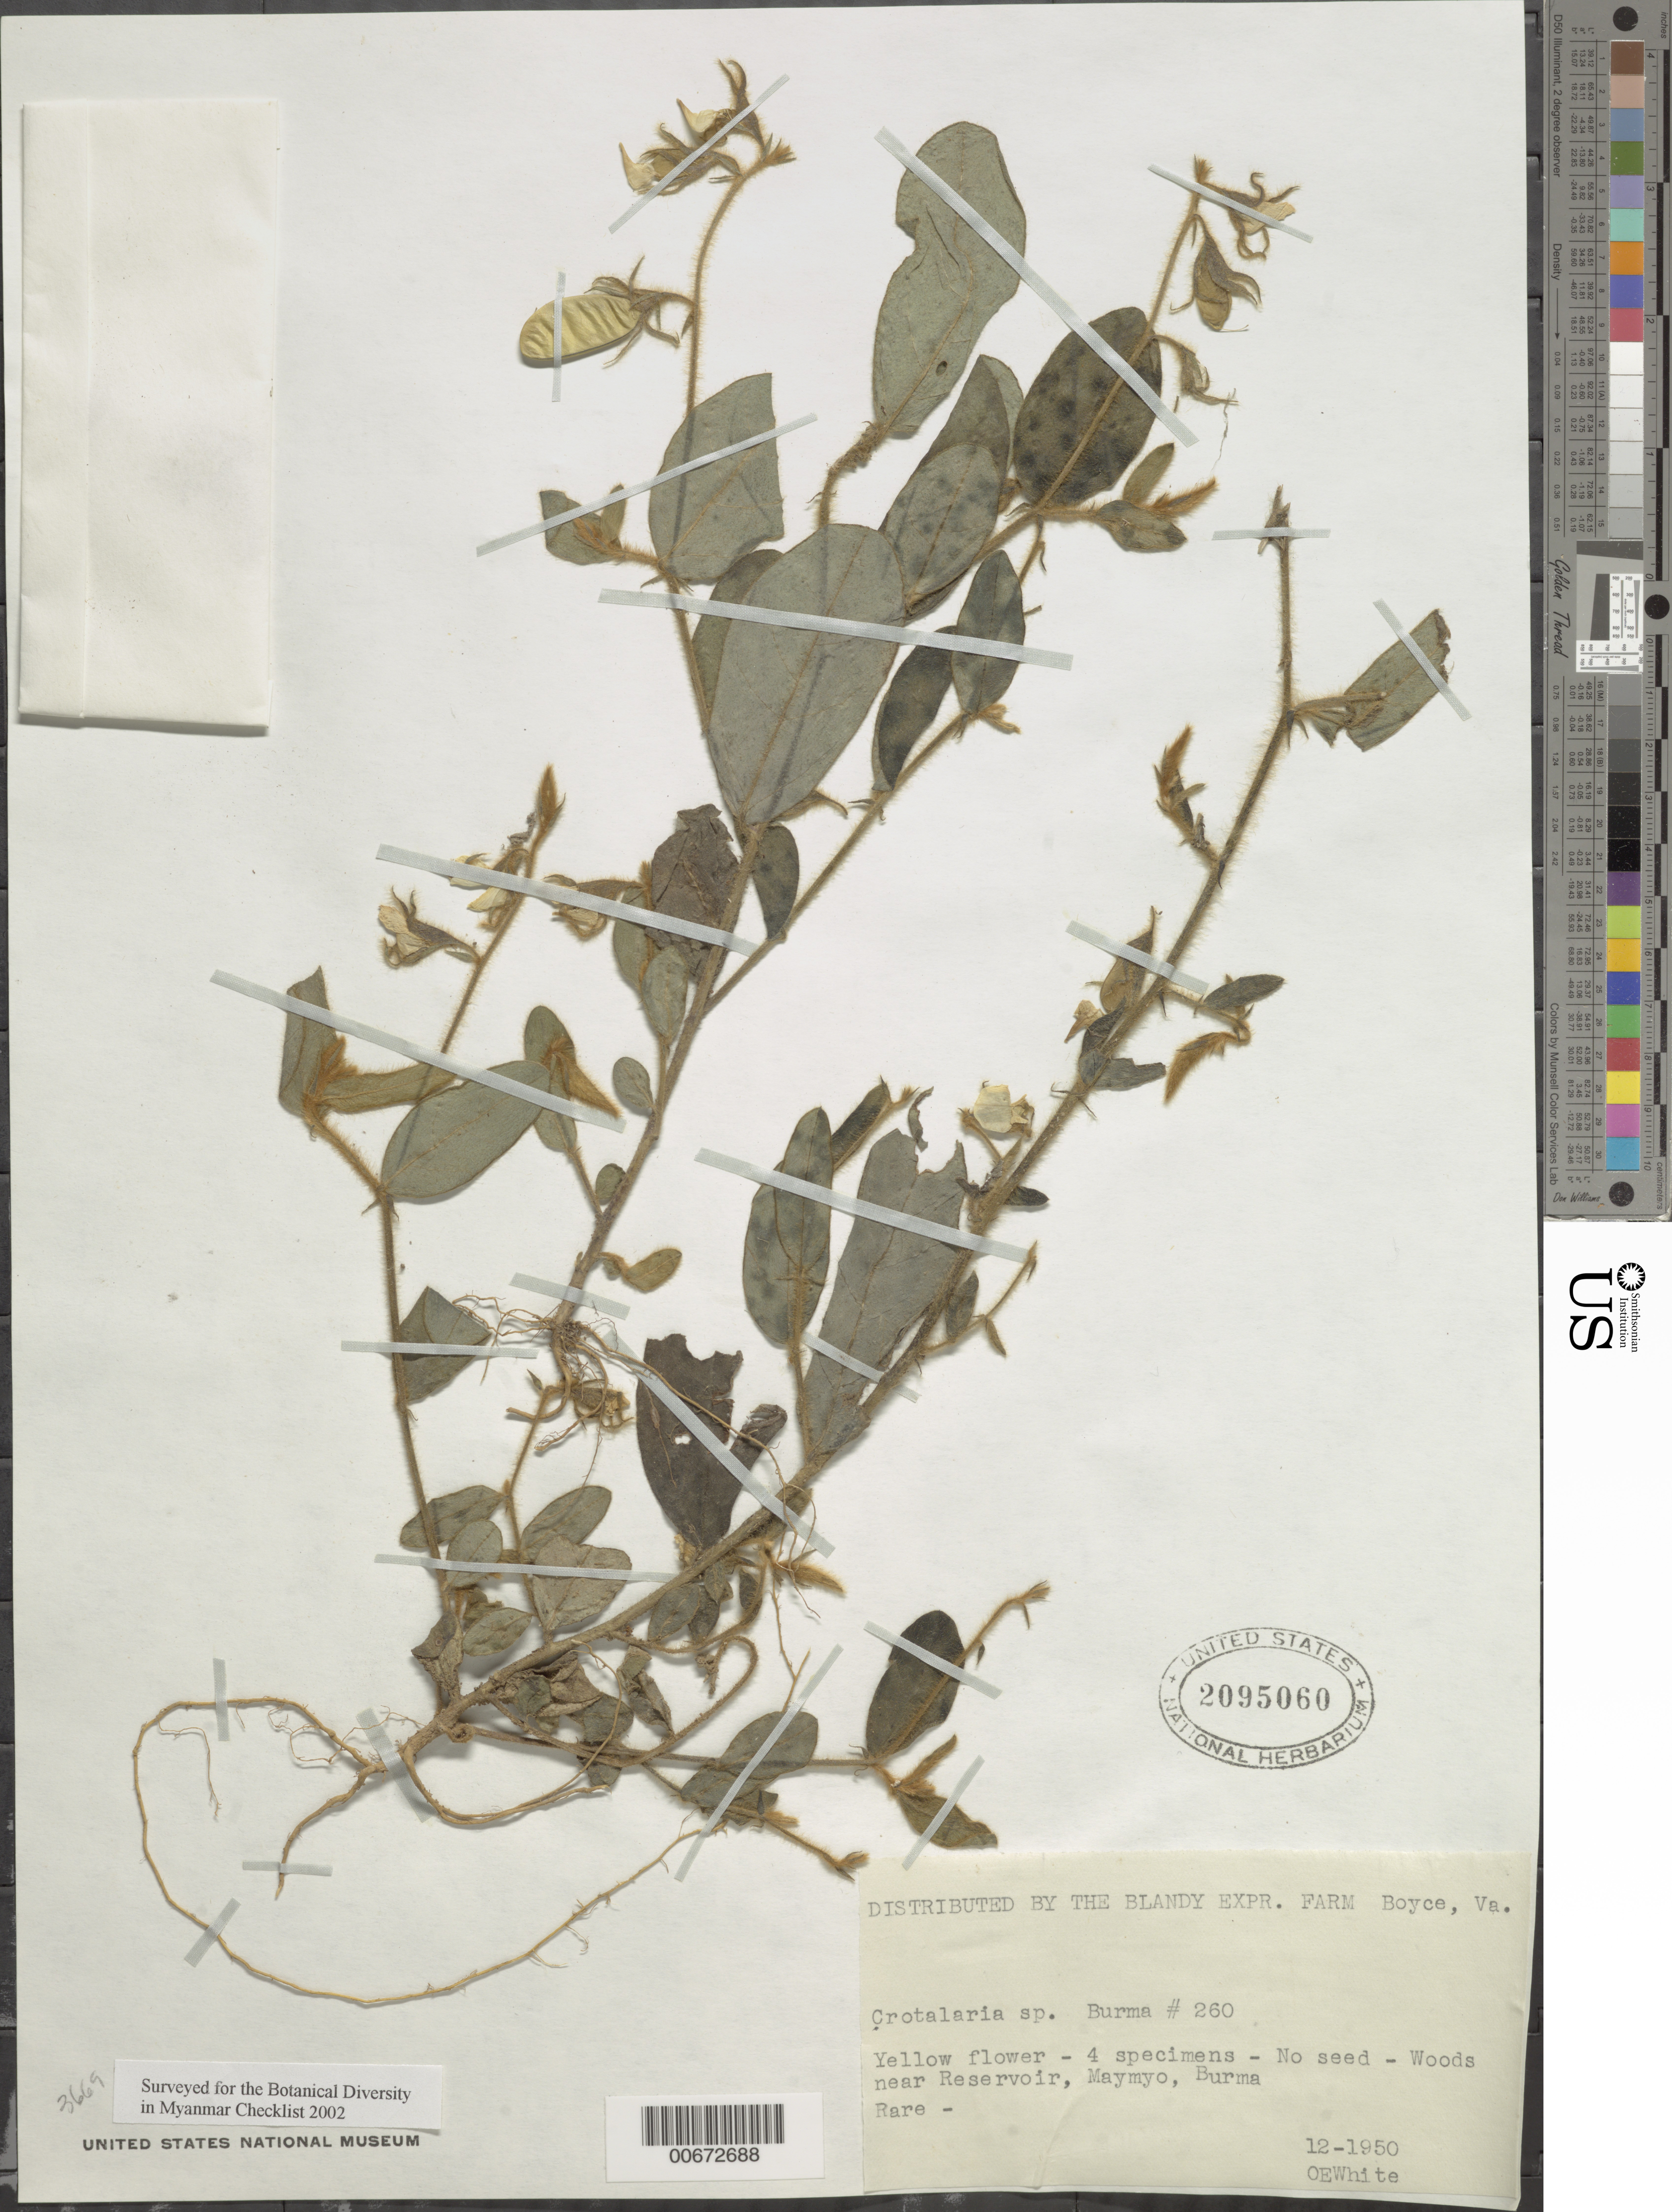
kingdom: Plantae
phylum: Tracheophyta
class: Magnoliopsida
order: Fabales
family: Fabaceae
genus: Crotalaria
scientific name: Crotalaria sp.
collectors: O. E. White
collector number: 260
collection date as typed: Dec 1950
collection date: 1950-12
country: Myanmar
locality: Maymyo, near reservoir.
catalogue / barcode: US 2095060